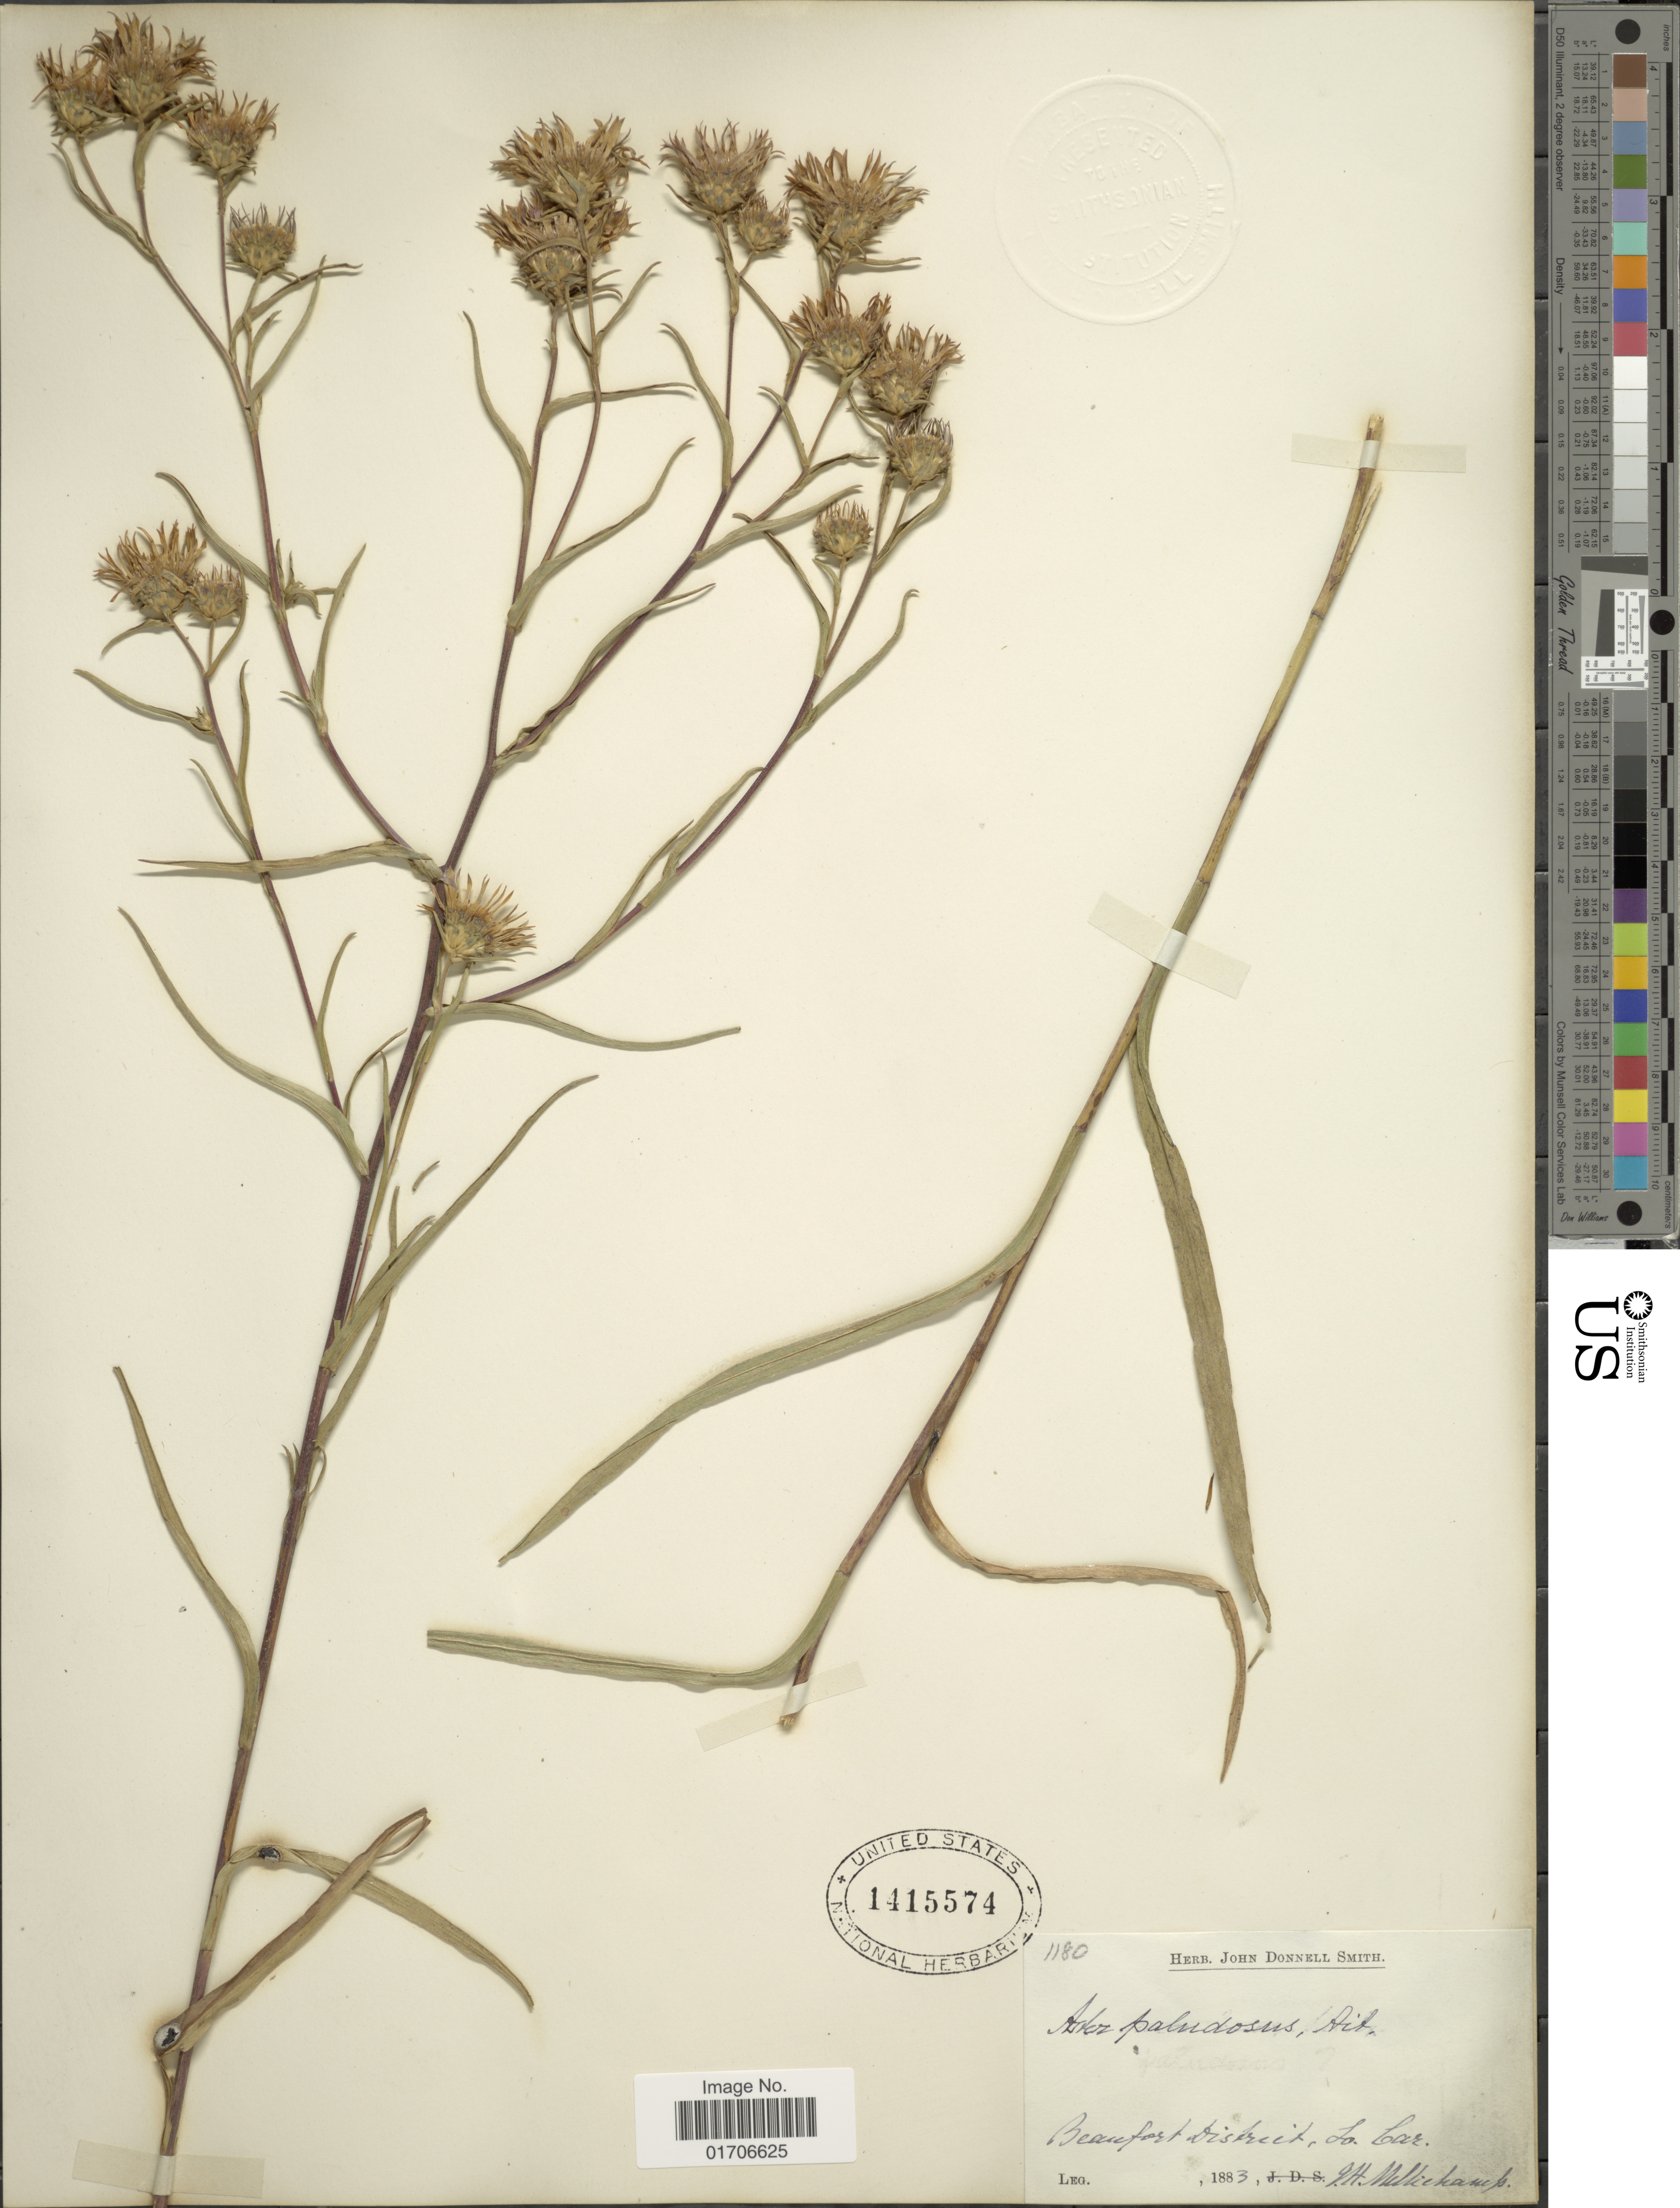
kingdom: Plantae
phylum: Tracheophyta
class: Magnoliopsida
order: Asterales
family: Asteraceae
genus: Eurybia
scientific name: Eurybia paludosa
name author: (Aiton) G.L. Nesom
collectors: J. H. Mellichamp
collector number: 1180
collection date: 1883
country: United States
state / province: South Carolina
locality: Beaufort District, So. Car.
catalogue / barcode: US 1415574